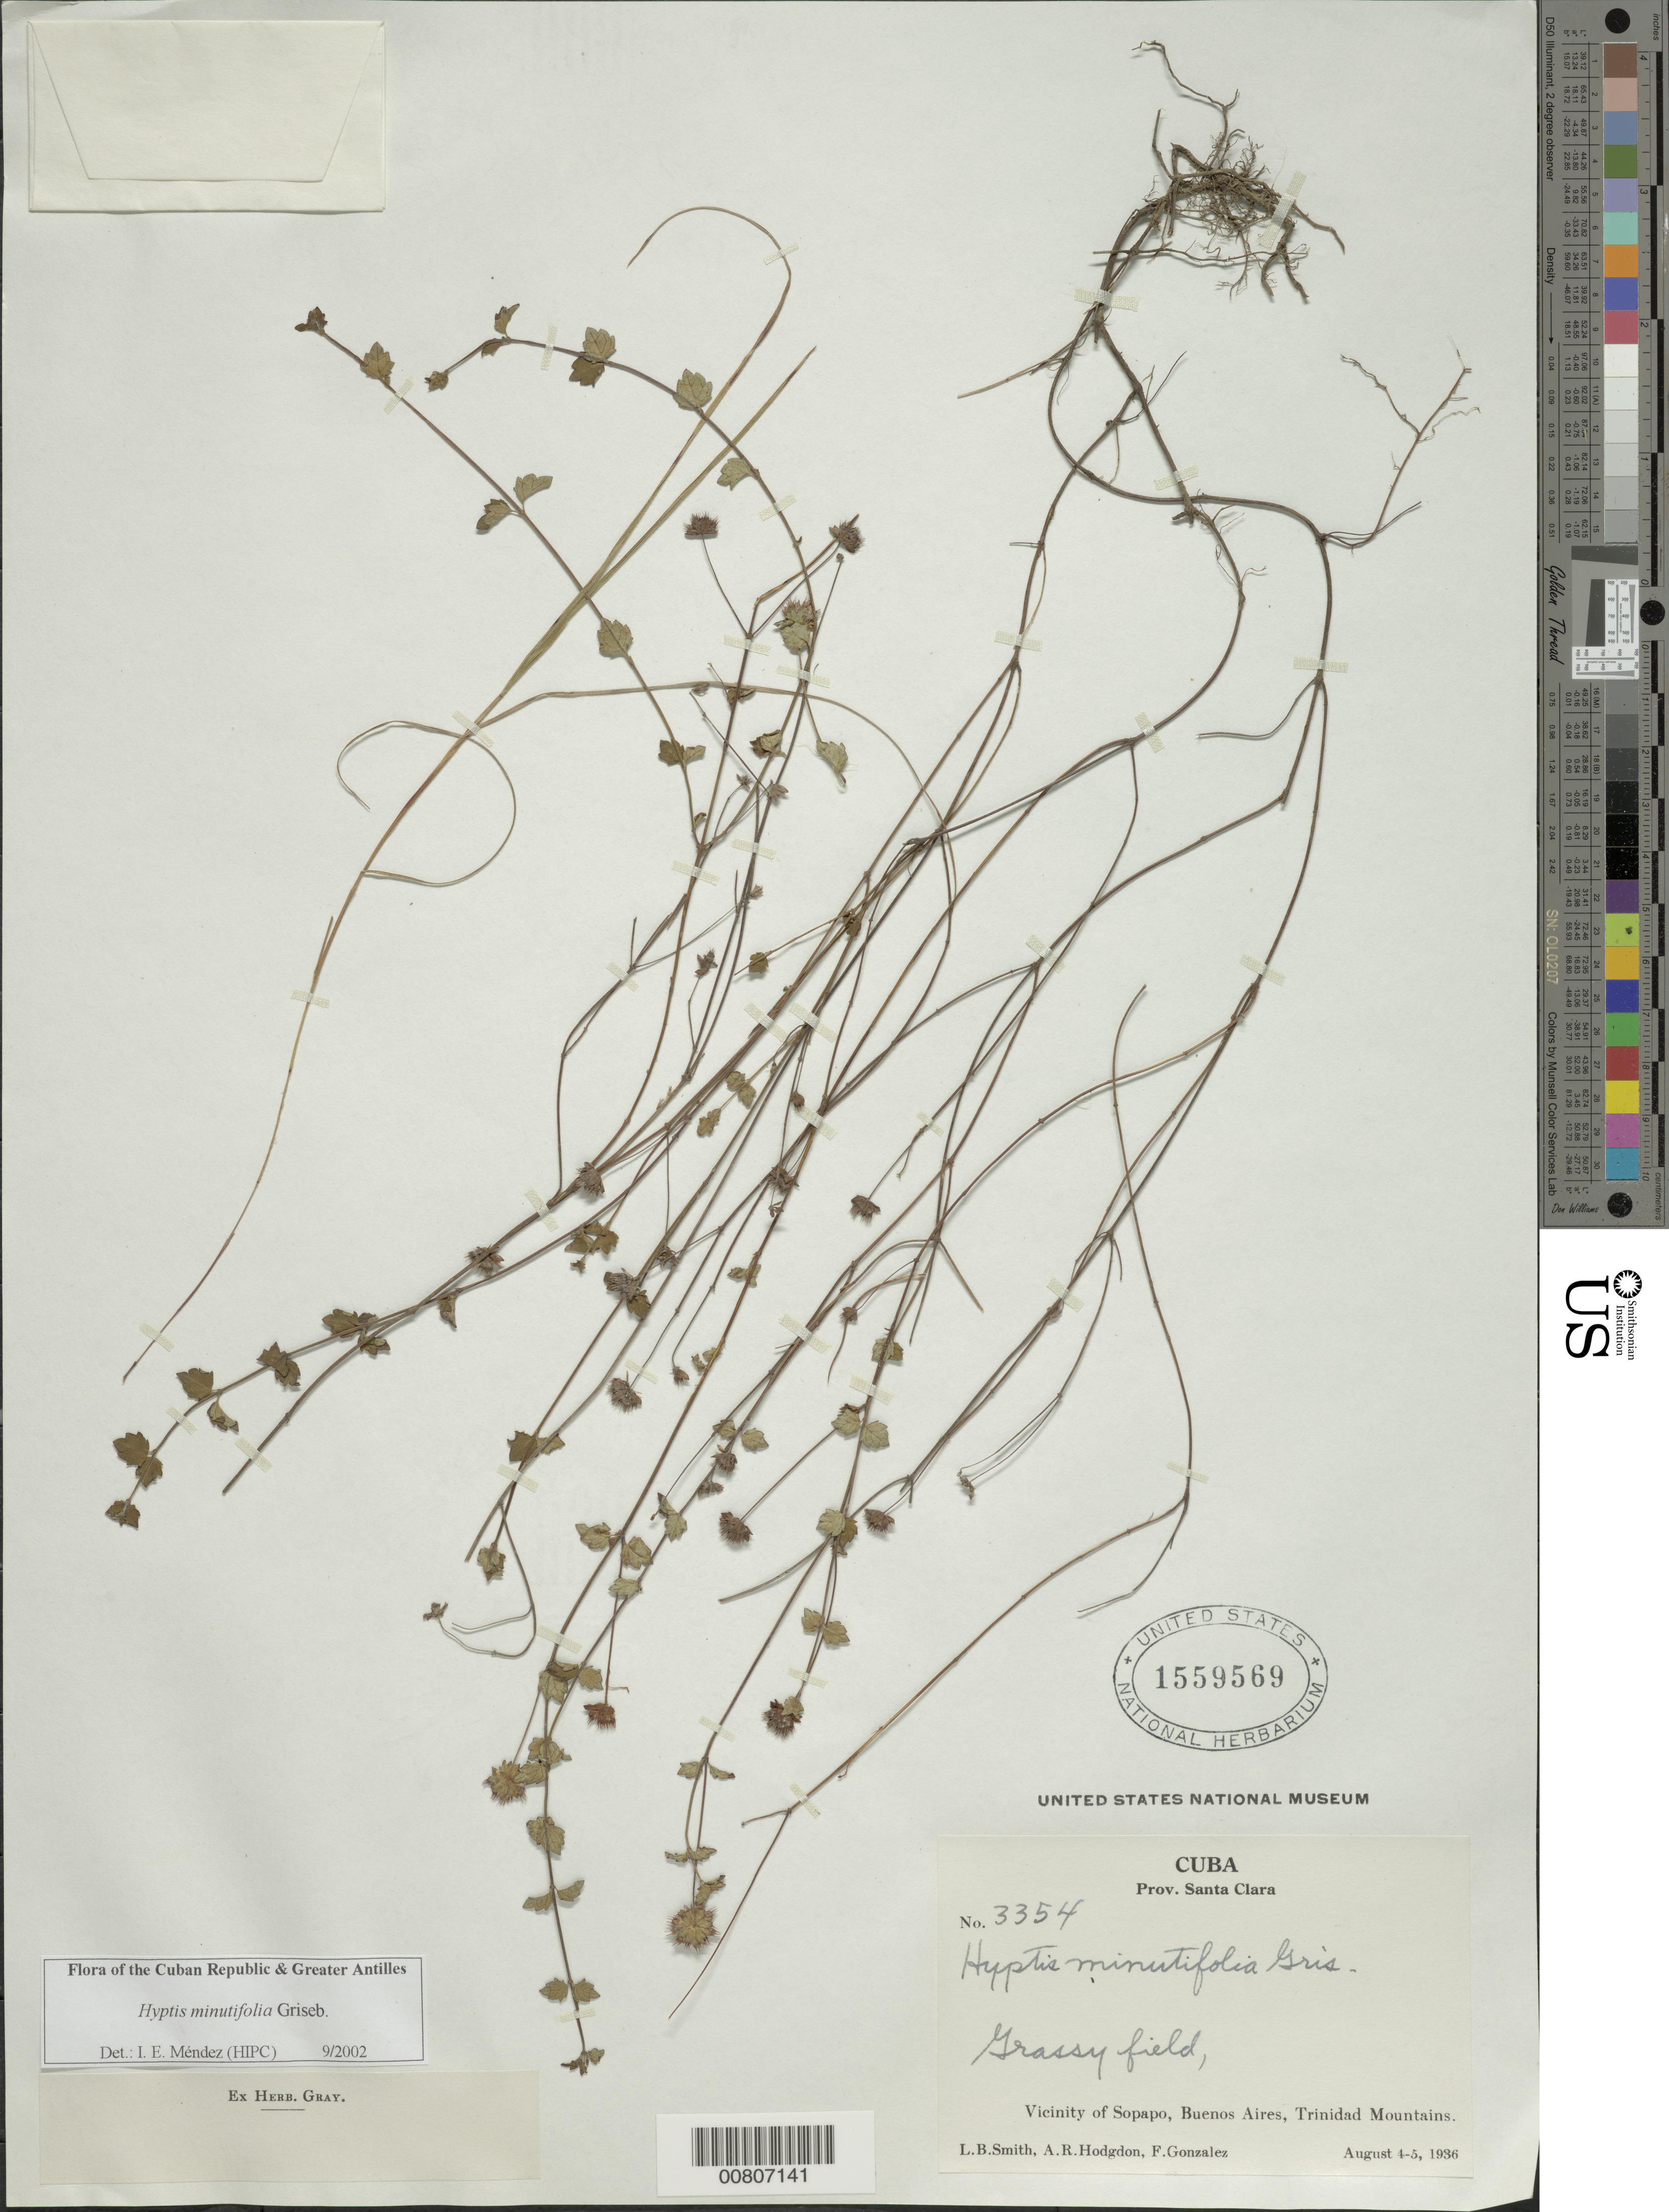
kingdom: Plantae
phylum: Tracheophyta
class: Magnoliopsida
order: Lamiales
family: Lamiaceae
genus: Hyptis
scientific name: Hyptis minutifolia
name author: Griseb.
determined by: Méndez, Isidro E., (HIPC)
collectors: L. Smith, A. R. Hodgdon & F. Gonzalez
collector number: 3354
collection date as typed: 04 Aug 1936 to 05 Aug 1936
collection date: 1936-08-04/1936-08-05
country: Cuba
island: Cuba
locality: Prov Santa Clara, Sopapo vicinity, Buenos Aires, Trinidad Mountains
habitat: Grassy field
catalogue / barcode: US 1559569